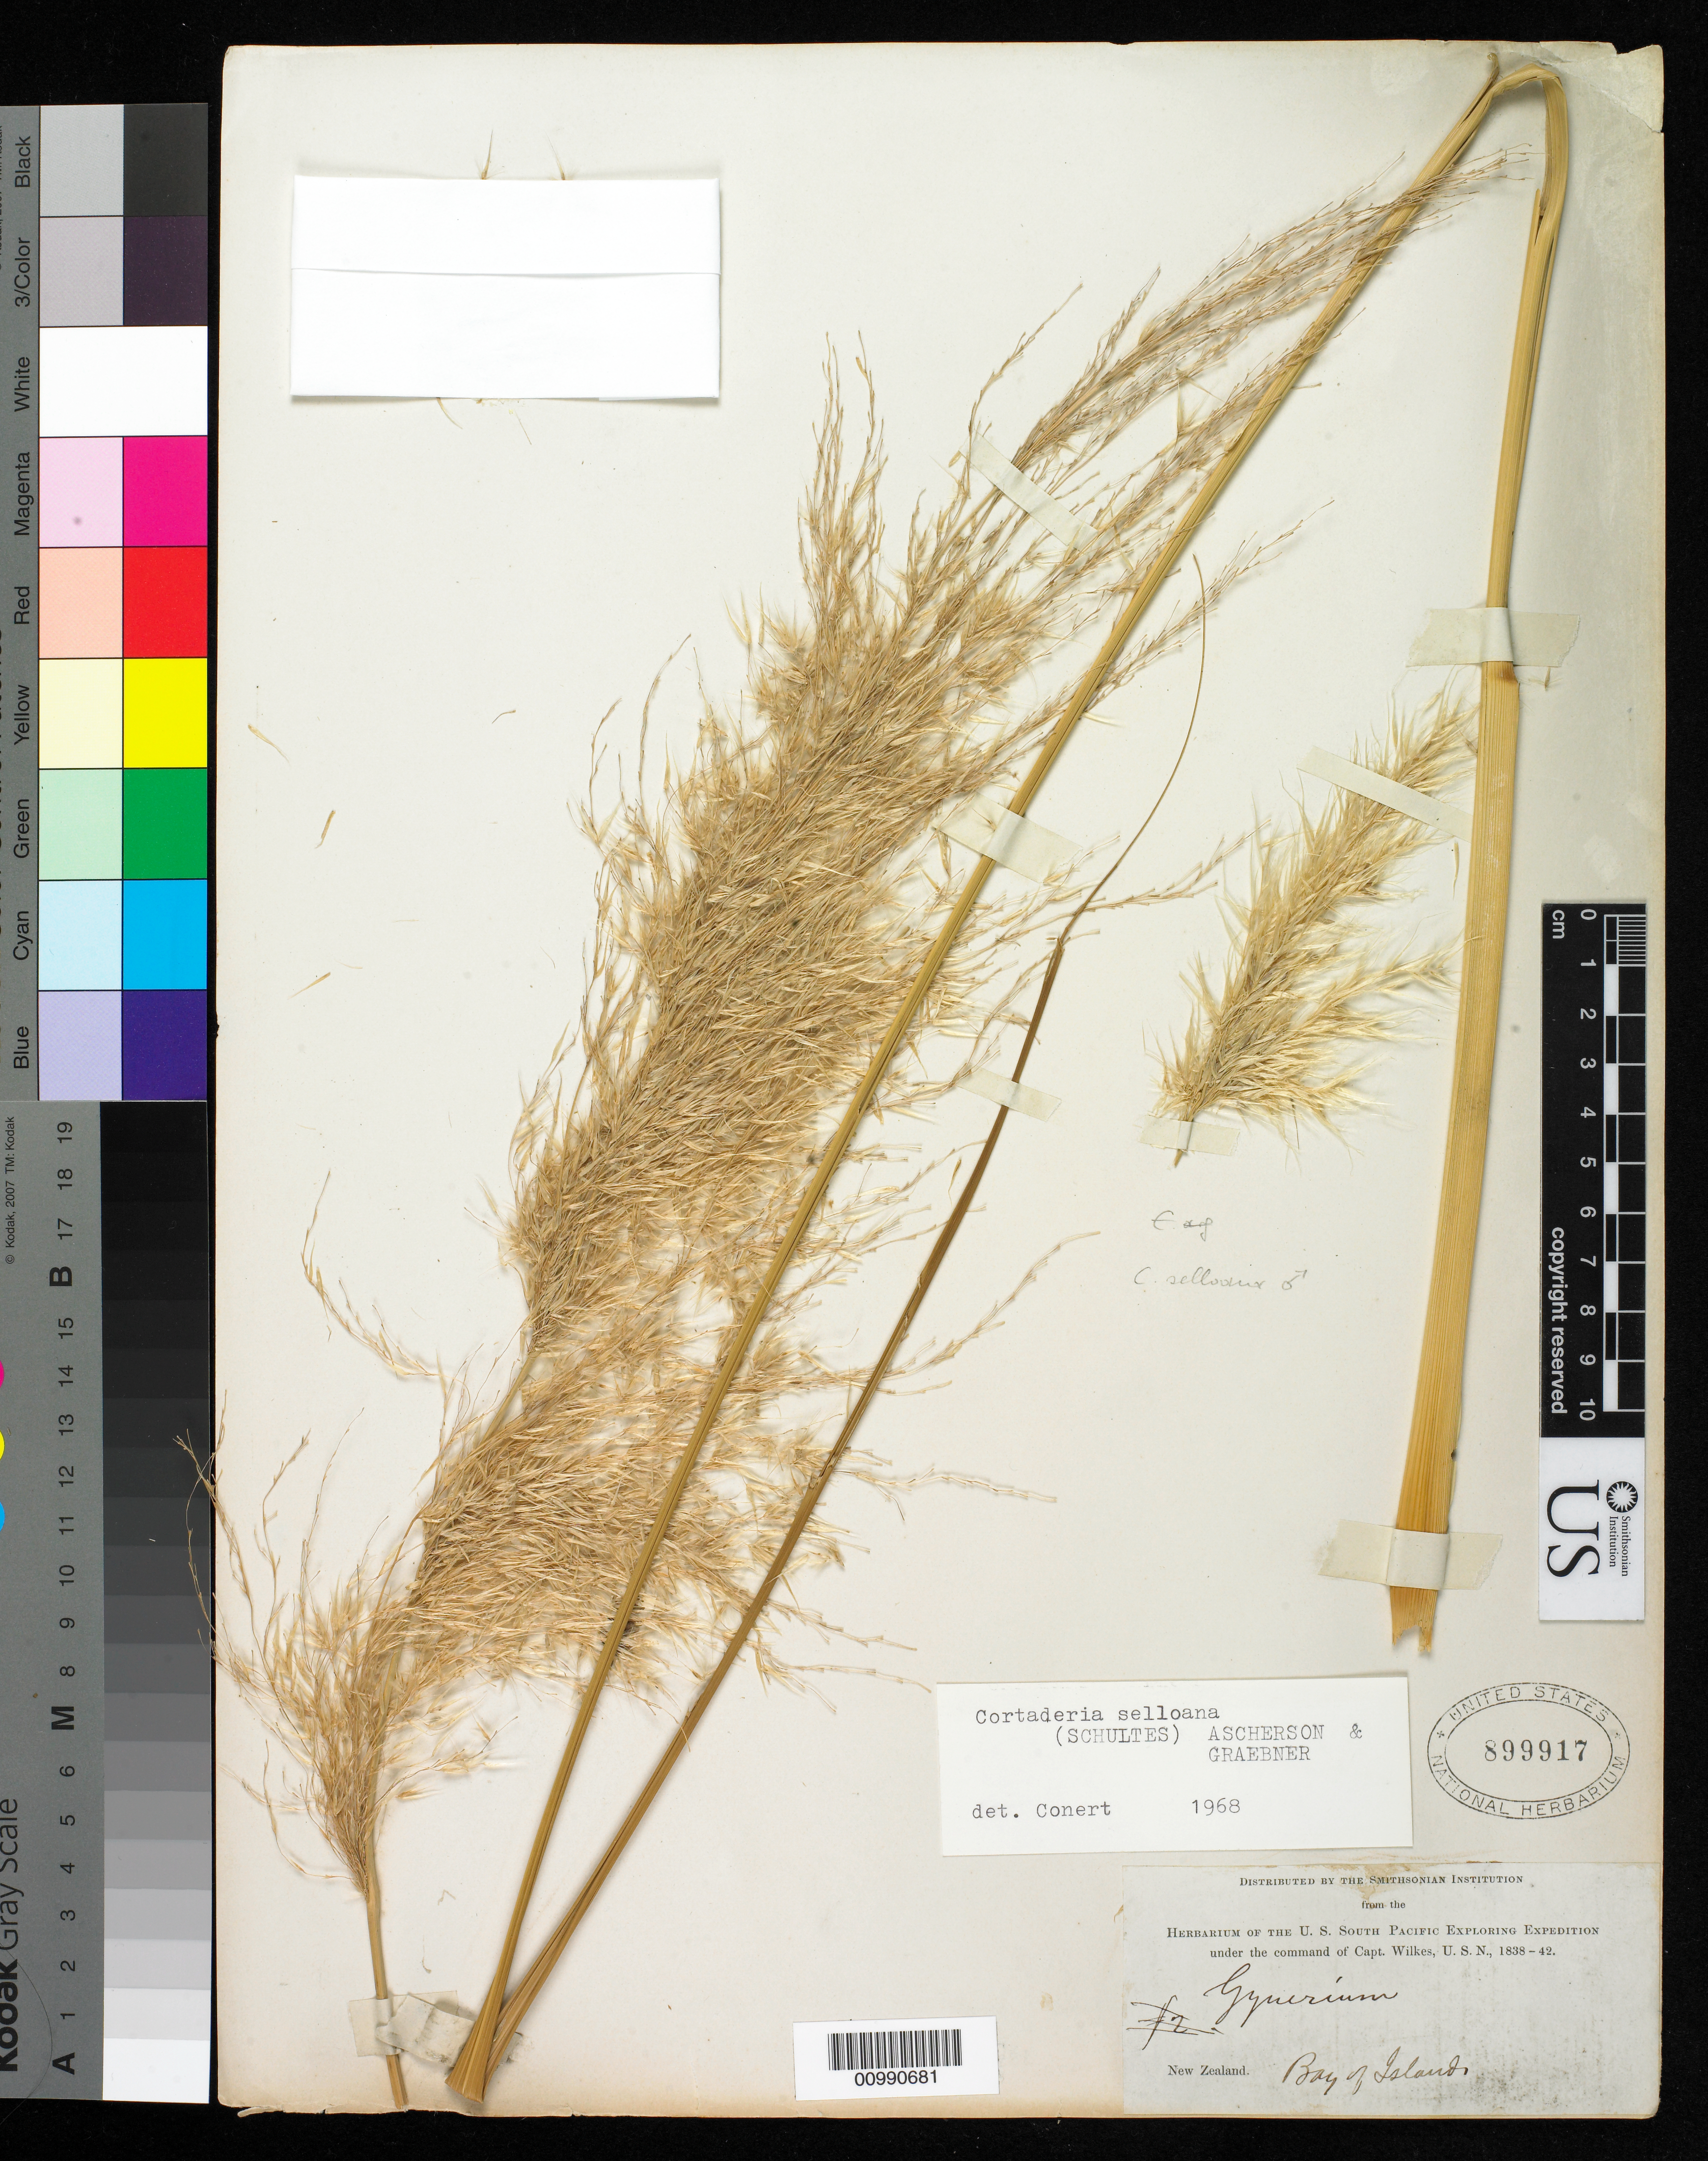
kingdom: Plantae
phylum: Tracheophyta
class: Liliopsida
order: Poales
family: Poaceae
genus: Cortaderia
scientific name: Cortaderia selloana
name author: (Schult. & Schult. f.) Asch. & Graebn.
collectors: Wilkes Explor. Exped.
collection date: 1838/1842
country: New Zealand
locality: New Zealand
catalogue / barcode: US 899917